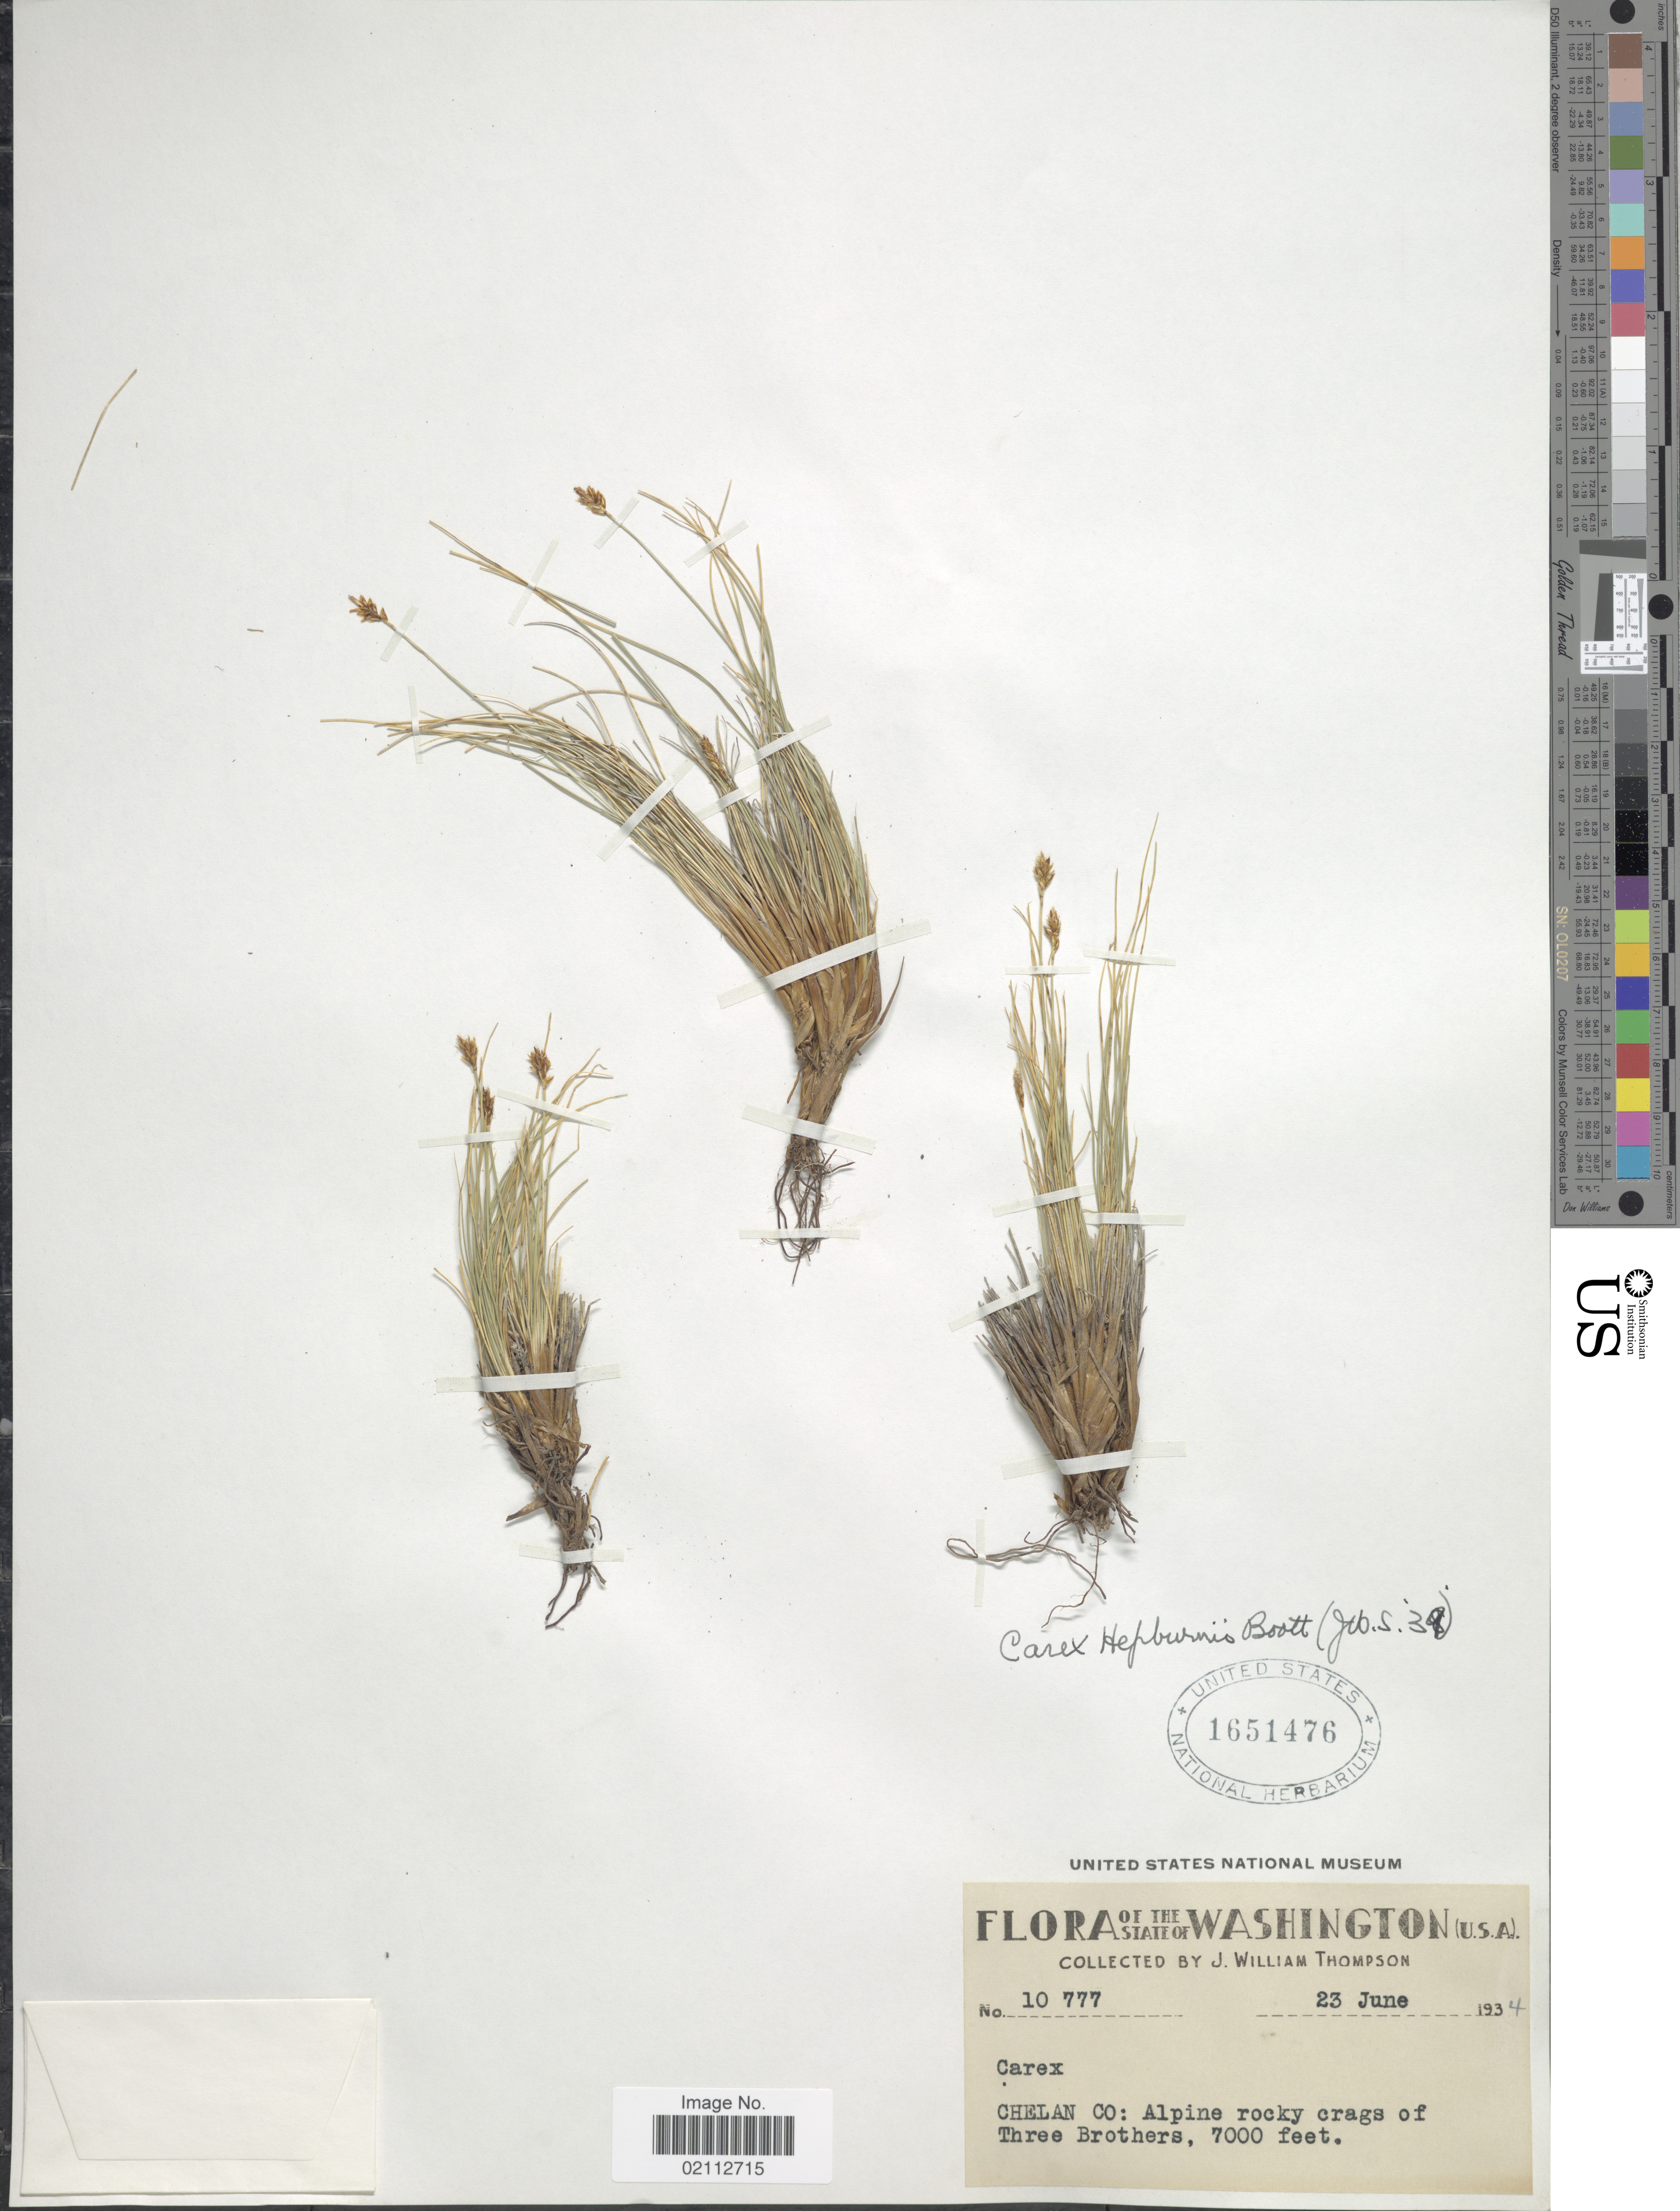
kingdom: Plantae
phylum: Tracheophyta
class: Liliopsida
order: Poales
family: Cyperaceae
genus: Carex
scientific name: Carex nardina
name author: (Hornem.) Fr.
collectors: J. W. Thompson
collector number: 10777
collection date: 1934-06-23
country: United States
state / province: Washington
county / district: Chelan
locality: Chelan Co.: Alpine rocky crags of Three Brothers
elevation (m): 2134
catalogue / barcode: US 1651476